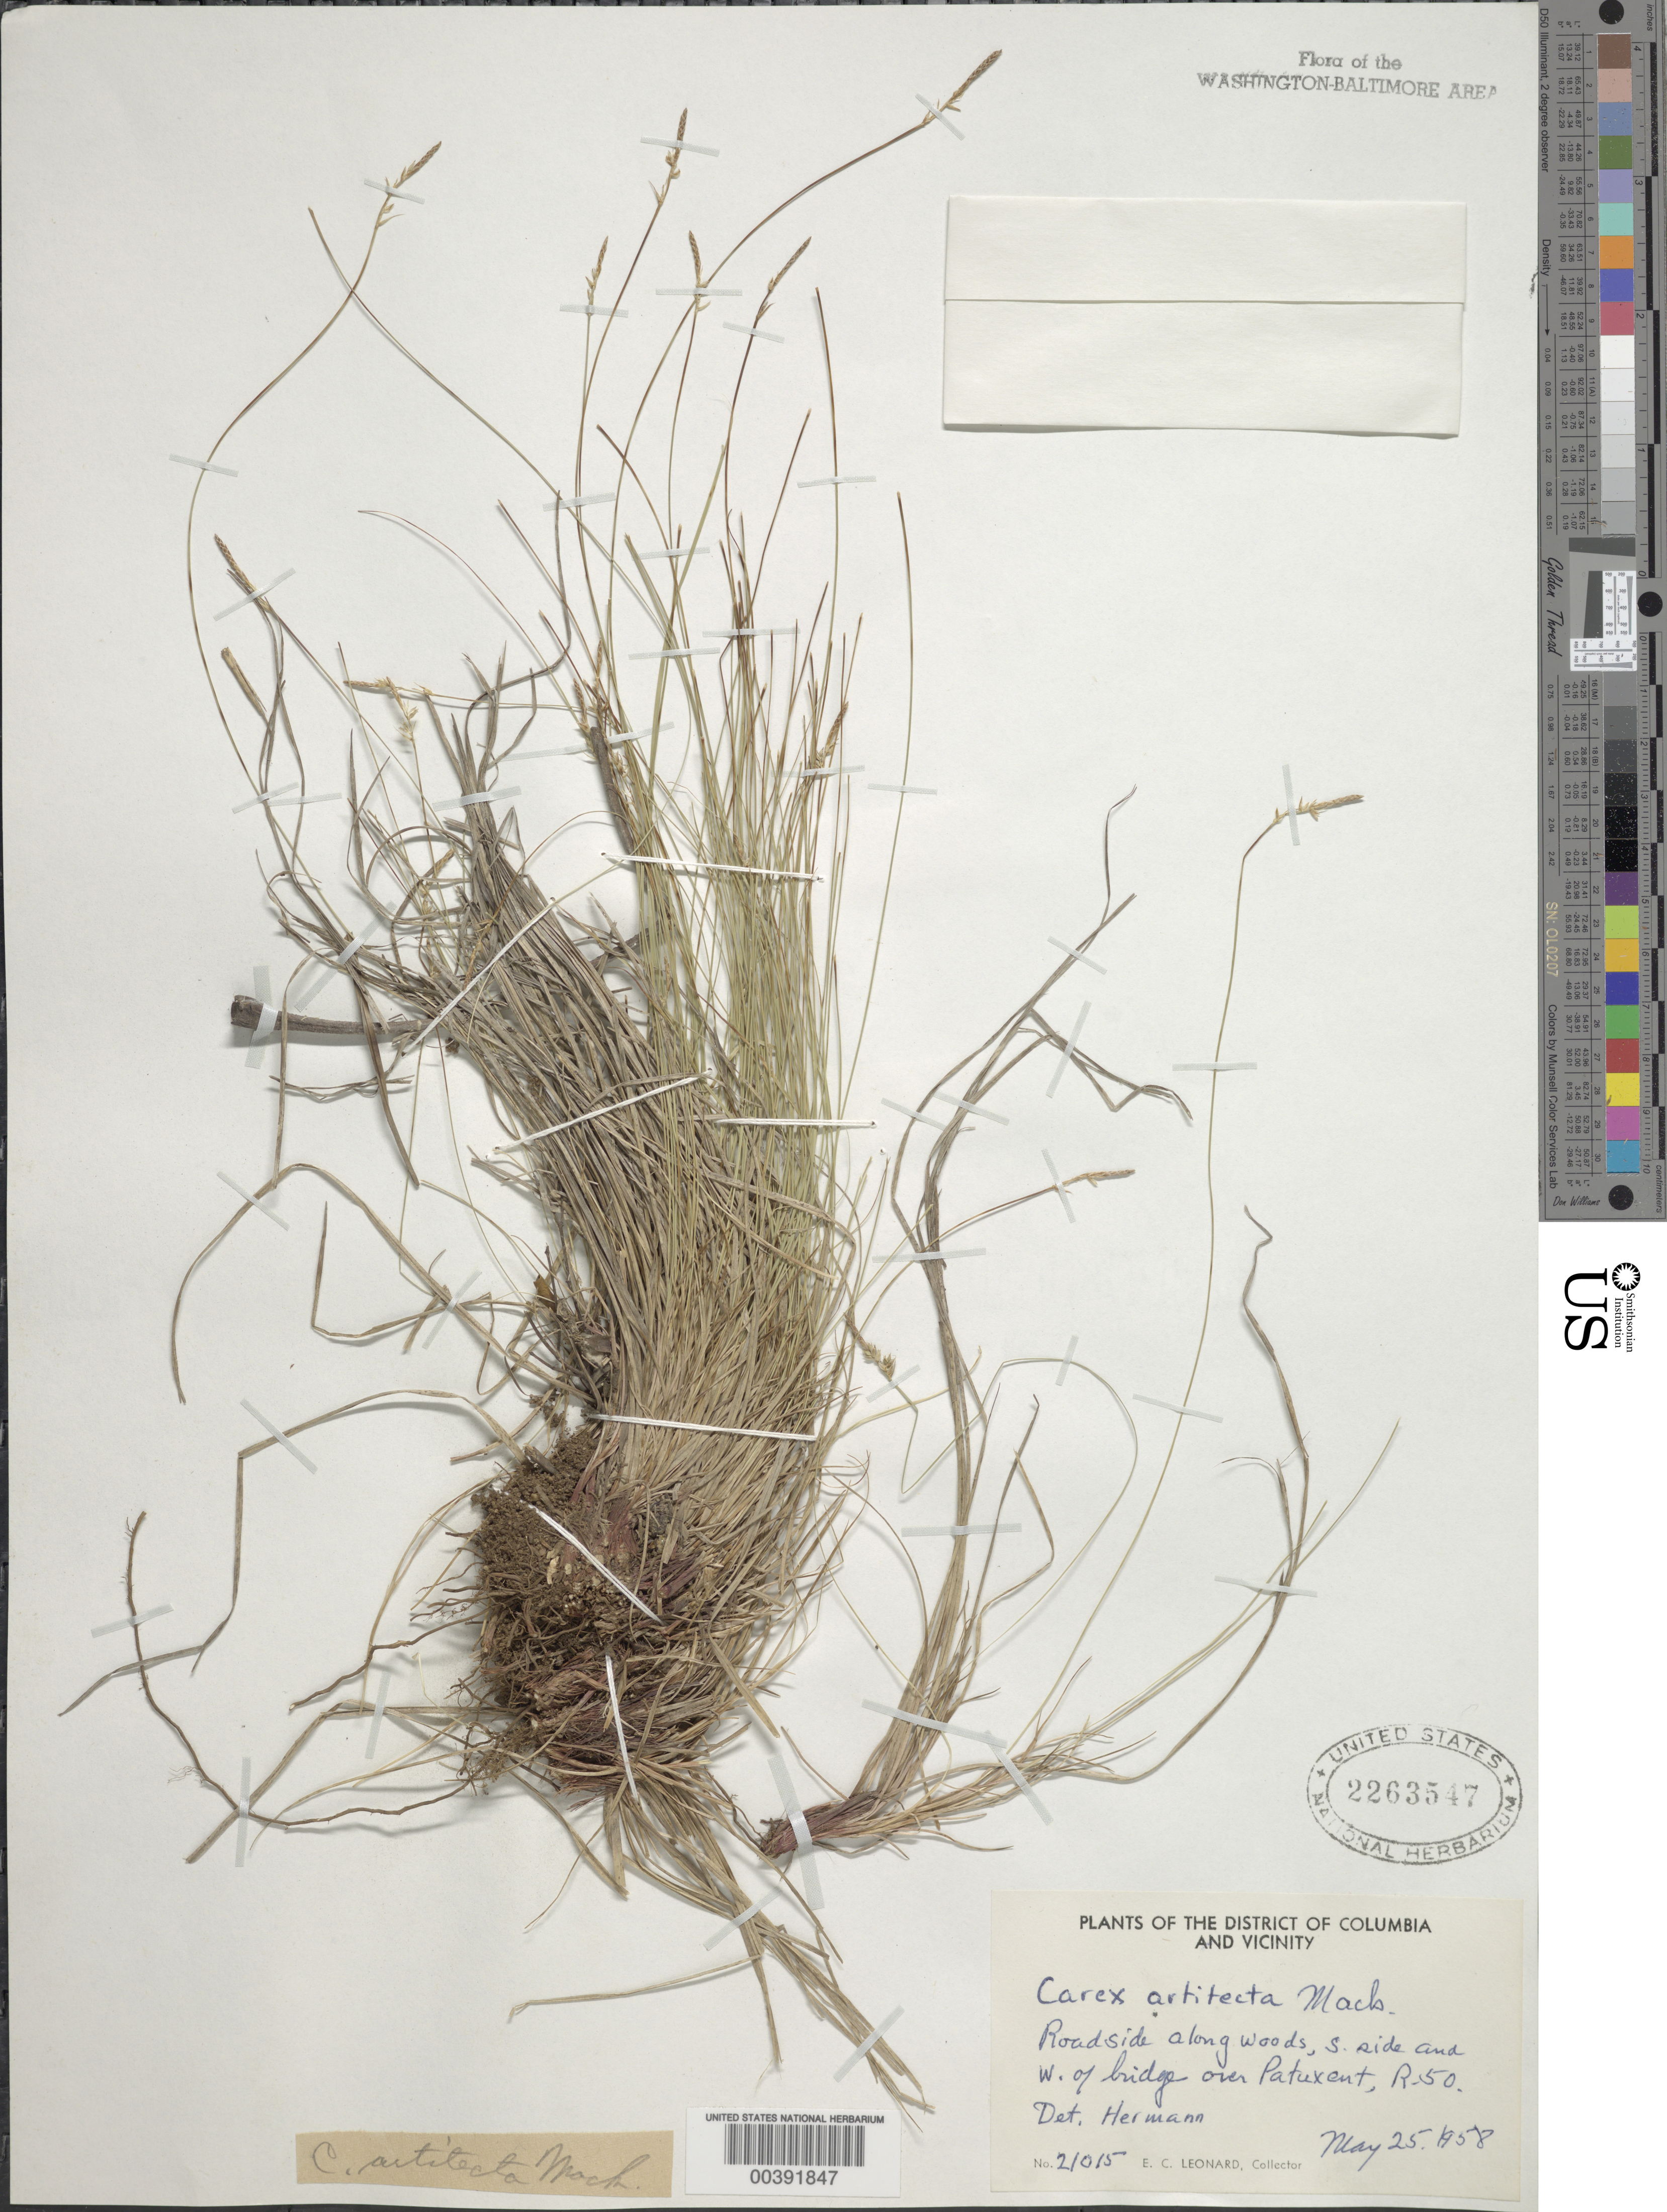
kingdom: Plantae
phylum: Tracheophyta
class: Liliopsida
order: Poales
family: Cyperaceae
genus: Carex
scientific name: Carex albicans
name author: Willd. ex Spreng.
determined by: Shetler, Stanwyn G., (US), NMNH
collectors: E. C. Leonard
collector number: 21015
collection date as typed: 25 May 1958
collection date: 1958-05-25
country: United States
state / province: Maryland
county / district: Prince George's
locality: Patuxent River, Route 50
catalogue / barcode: US 2263547